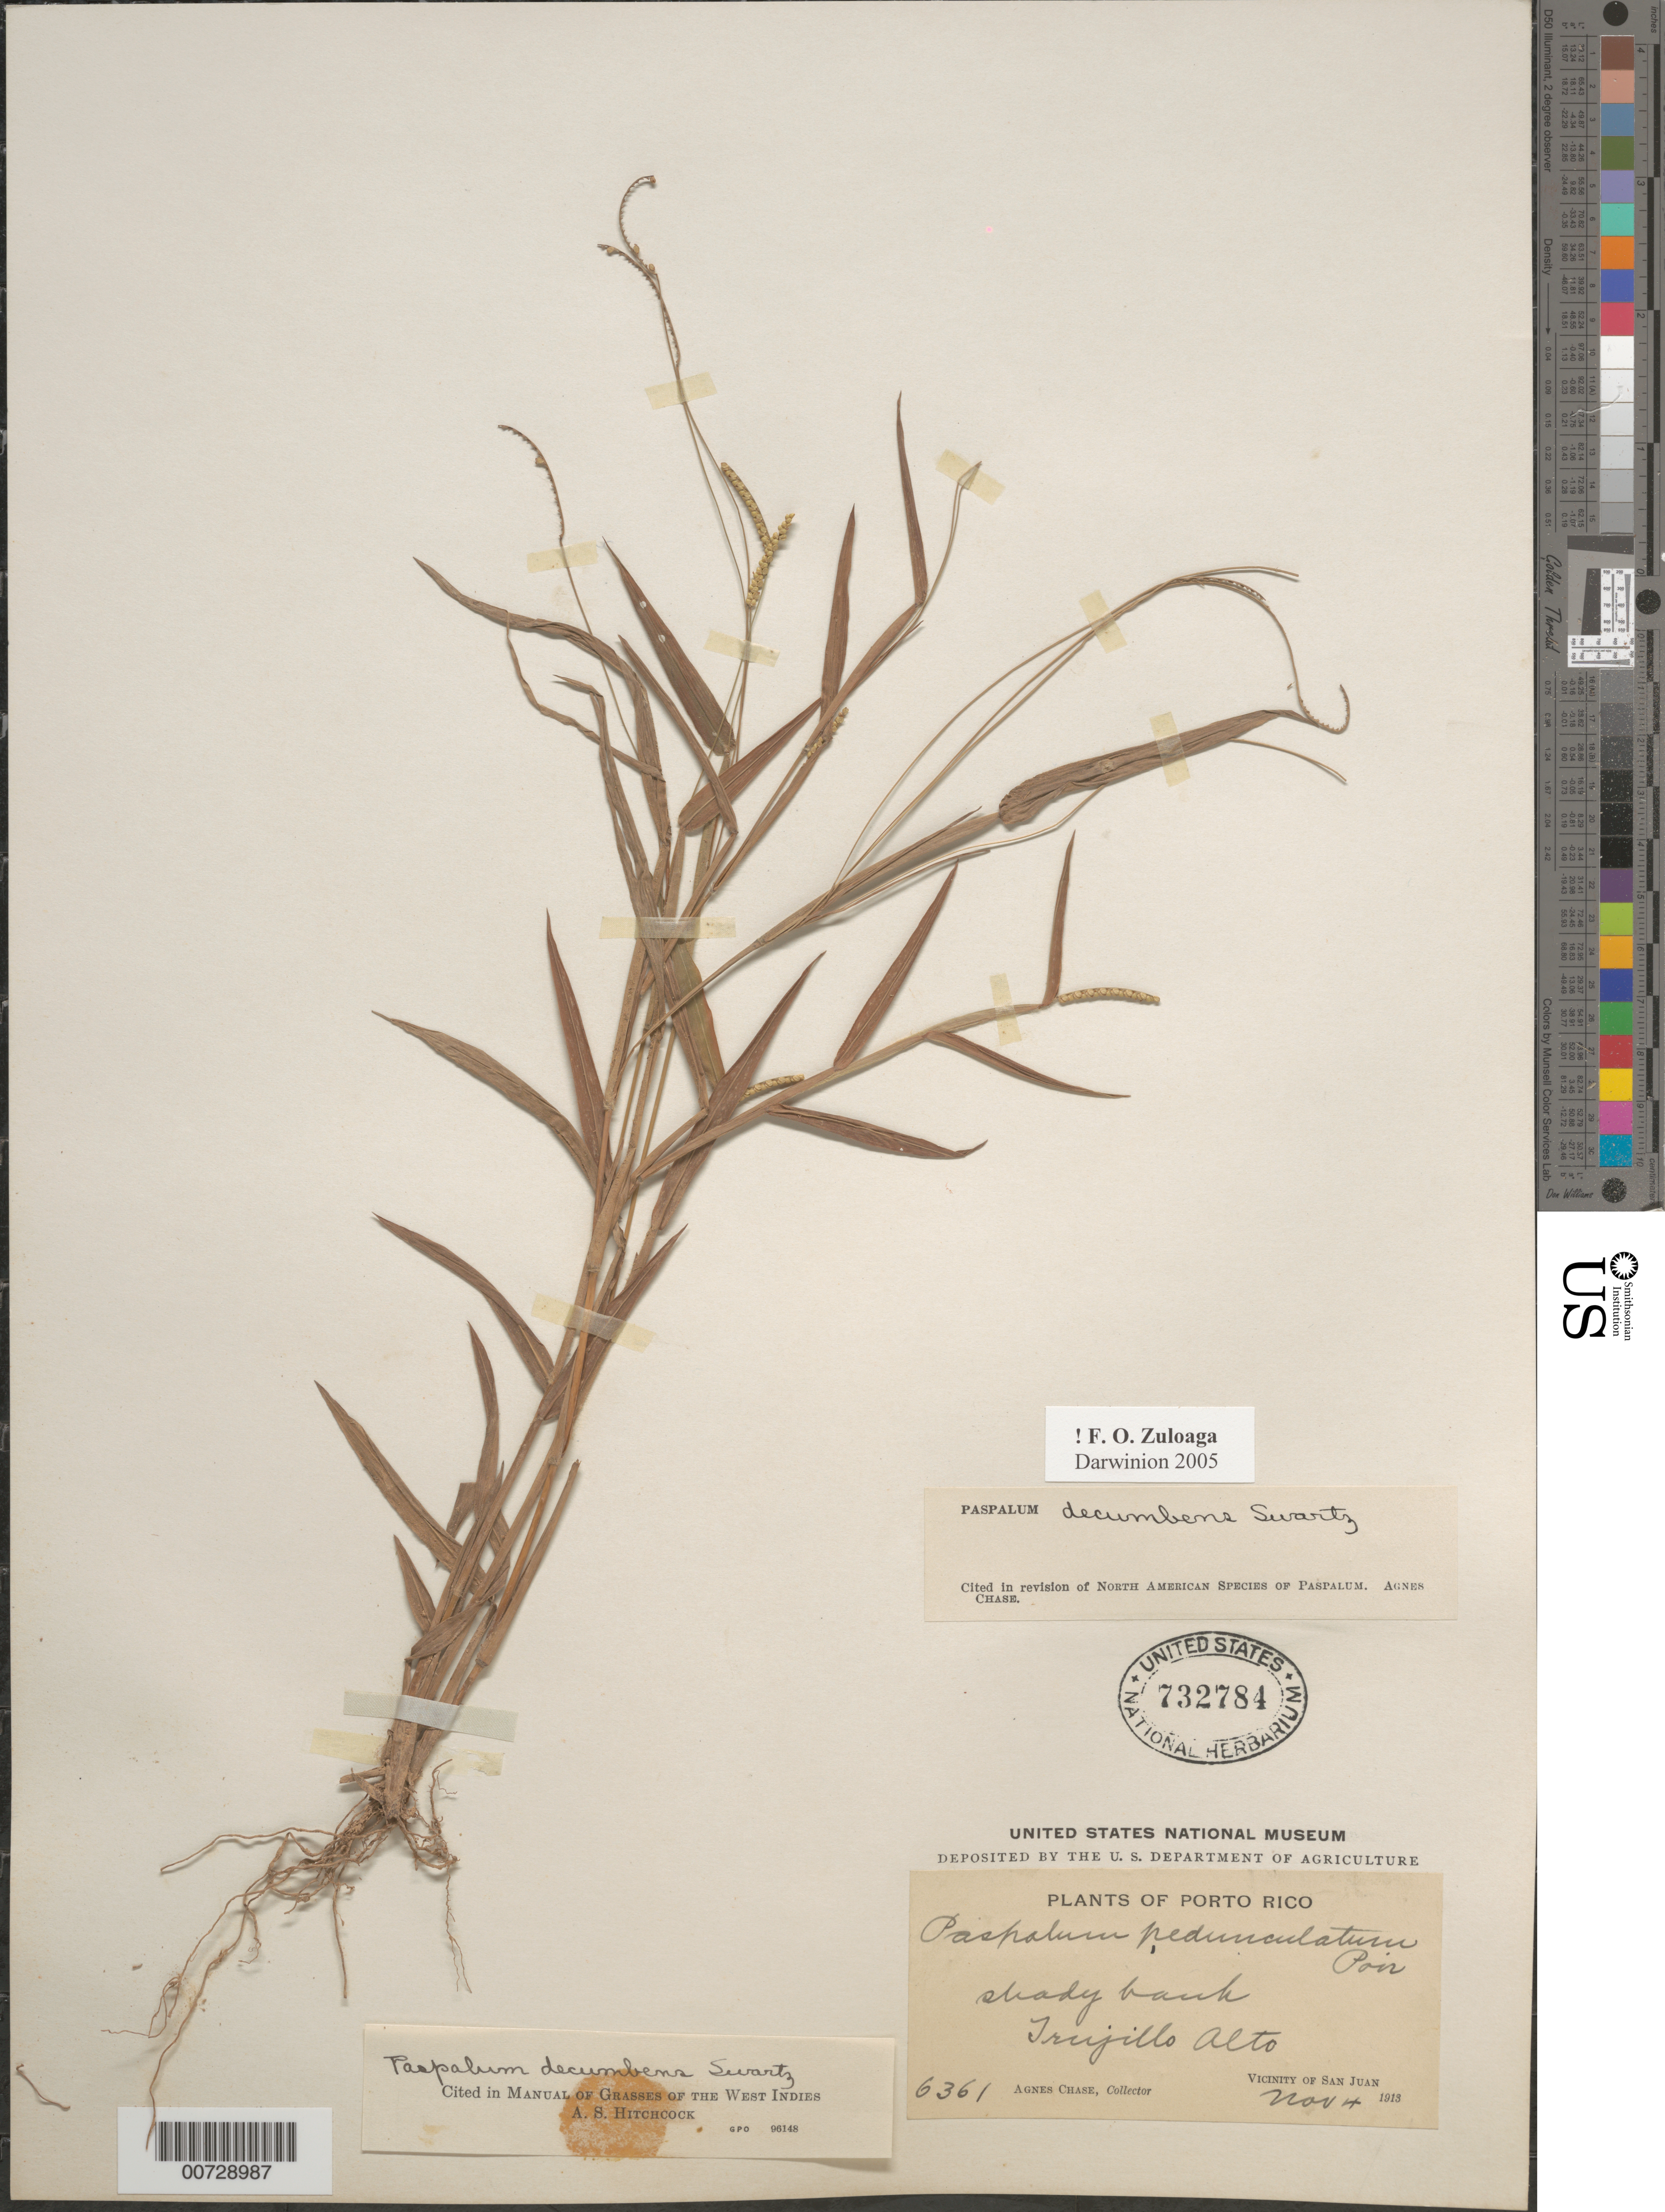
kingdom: Plantae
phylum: Tracheophyta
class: Liliopsida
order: Poales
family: Poaceae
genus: Paspalum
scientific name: Paspalum decumbens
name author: Sw.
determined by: Chase, [M.] Agnes, (US)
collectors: A. Chase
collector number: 6361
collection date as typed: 04 Nov 1913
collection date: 1913-11-04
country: Puerto Rico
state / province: Trujillo Alto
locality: Trujillo Alto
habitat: Shady bank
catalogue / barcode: US 732784